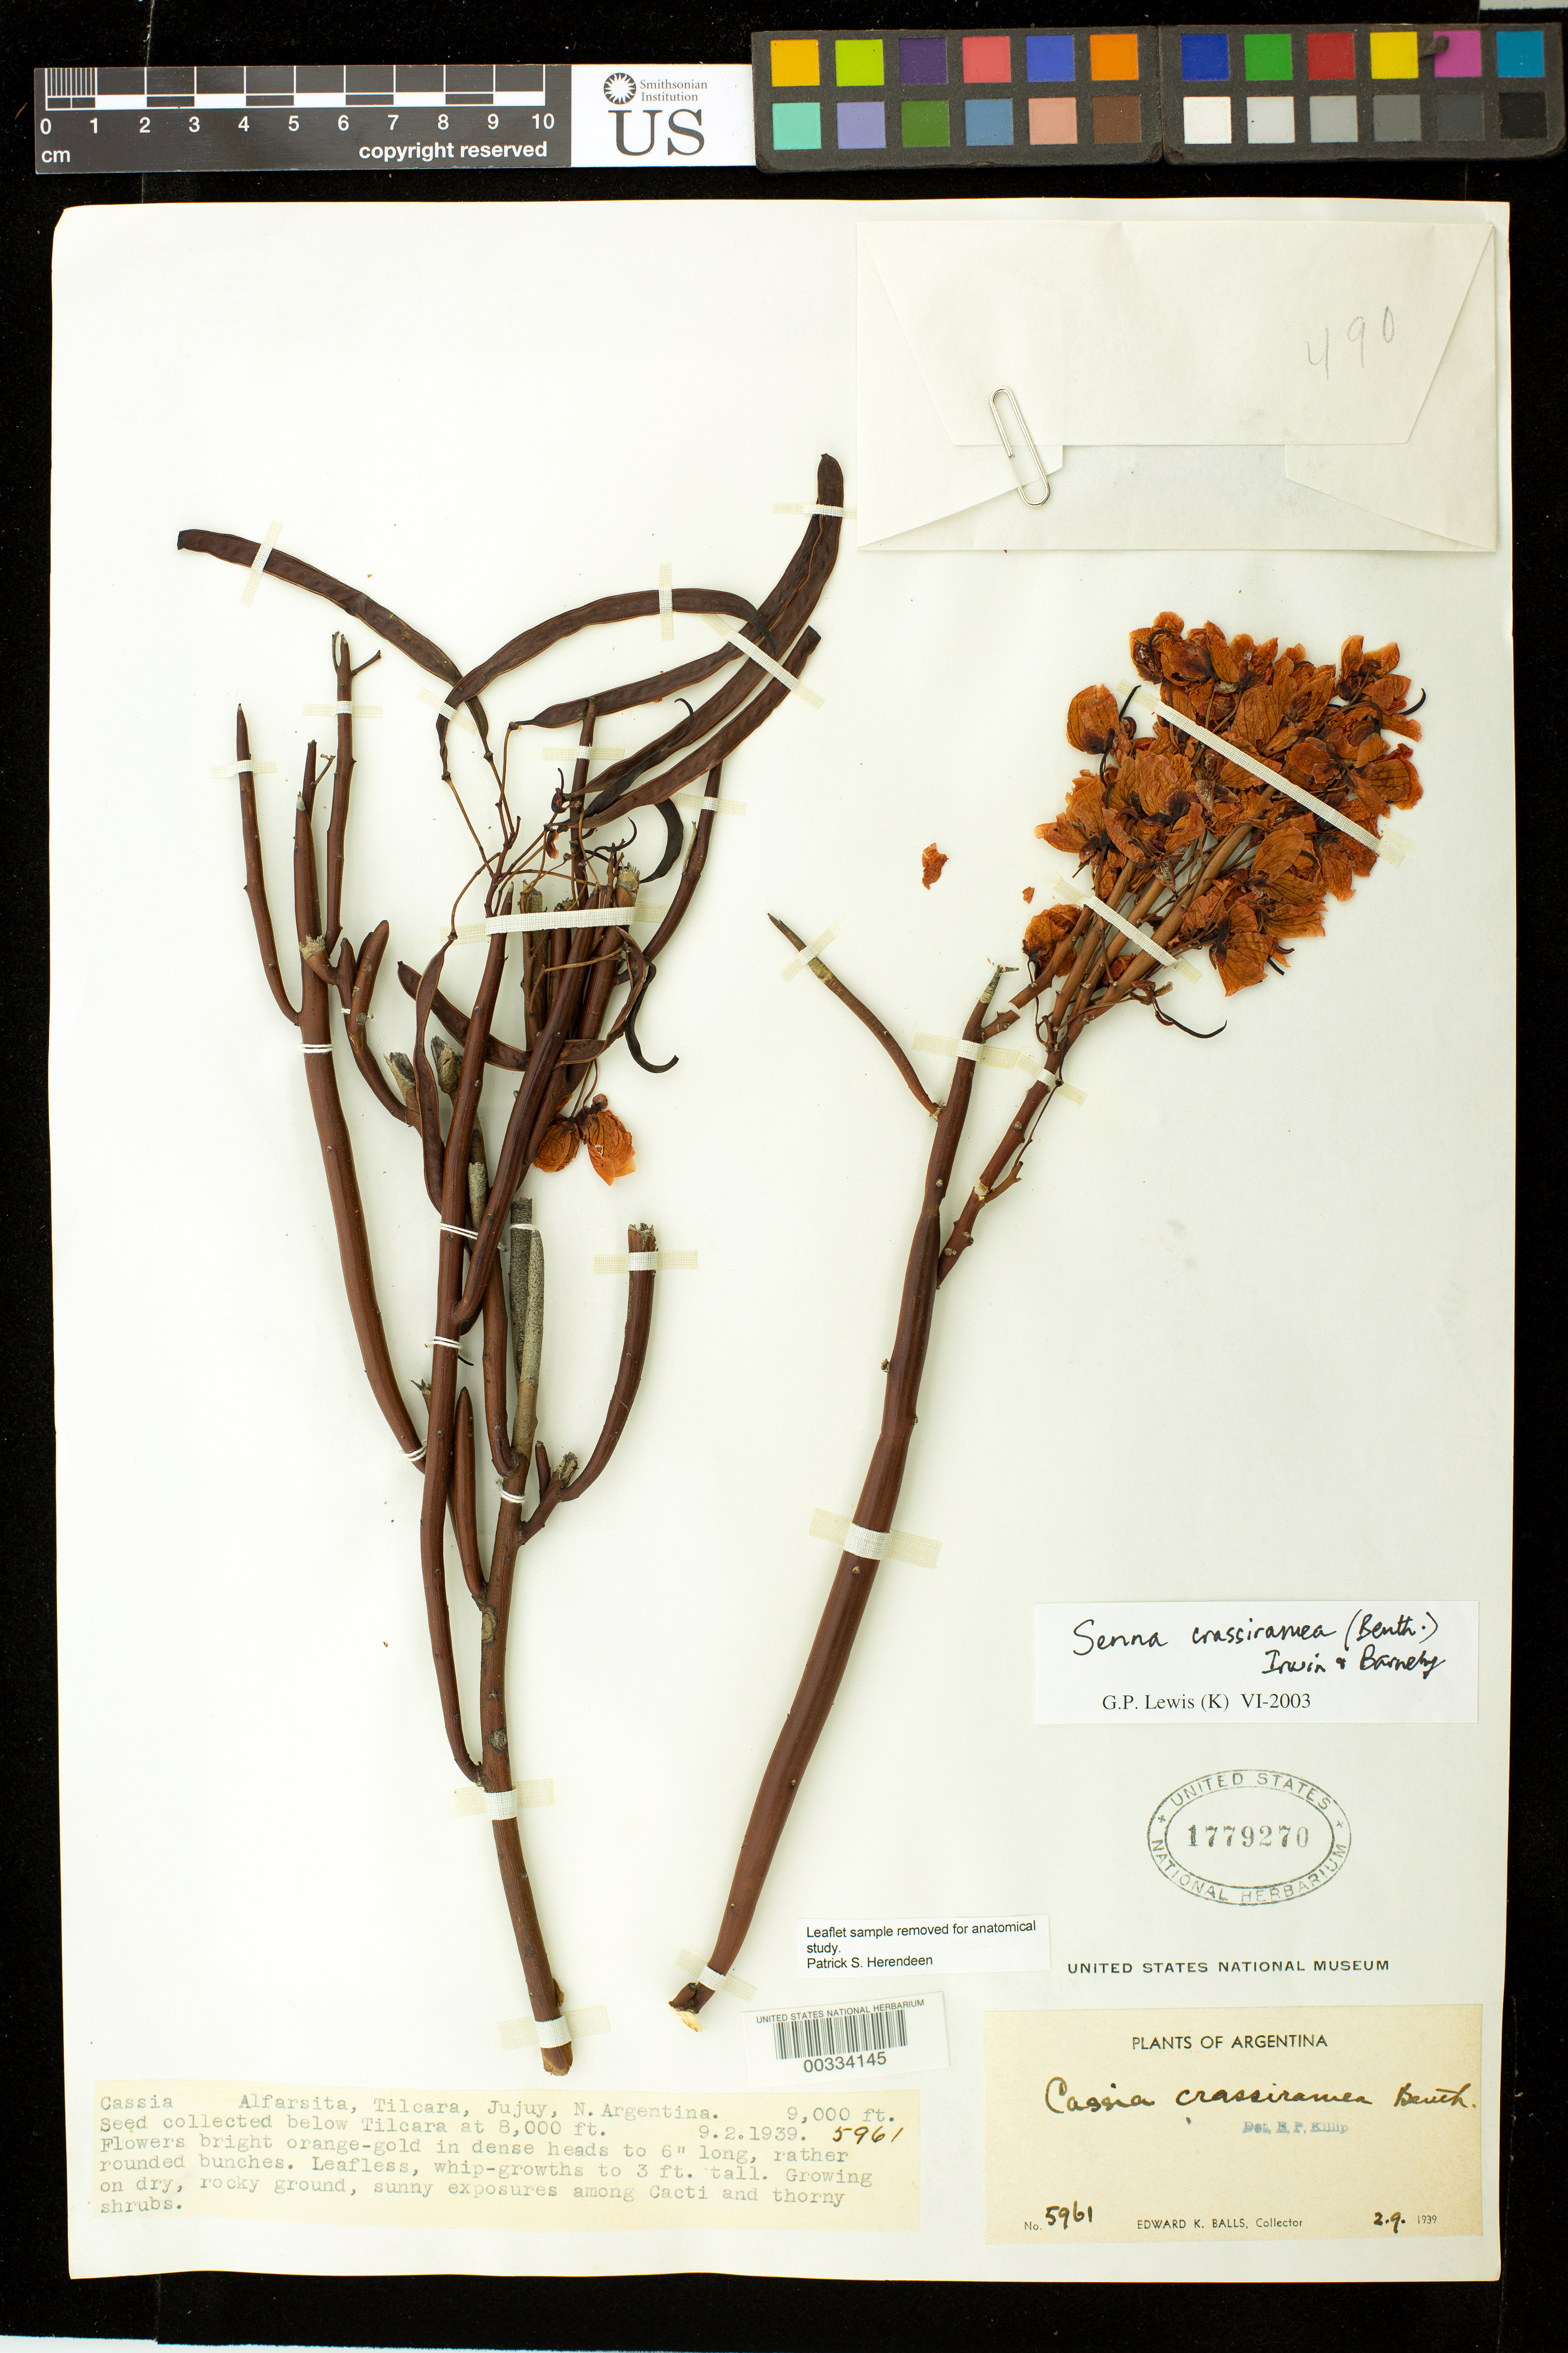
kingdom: Plantae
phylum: Tracheophyta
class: Magnoliopsida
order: Fabales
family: Fabaceae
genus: Senna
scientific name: Senna crassiramea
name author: (Benth.) H.S. Irwin & Barneby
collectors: E. K. Balls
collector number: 5961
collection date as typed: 09 Feb 1939 or 02 Sep 1939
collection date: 1939-02-09 or 1939-09-02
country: Argentina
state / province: Jujuy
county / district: Tilcara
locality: Tilcara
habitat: Dry, rocky ground, sunny exposures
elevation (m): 2438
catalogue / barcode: US 1779270